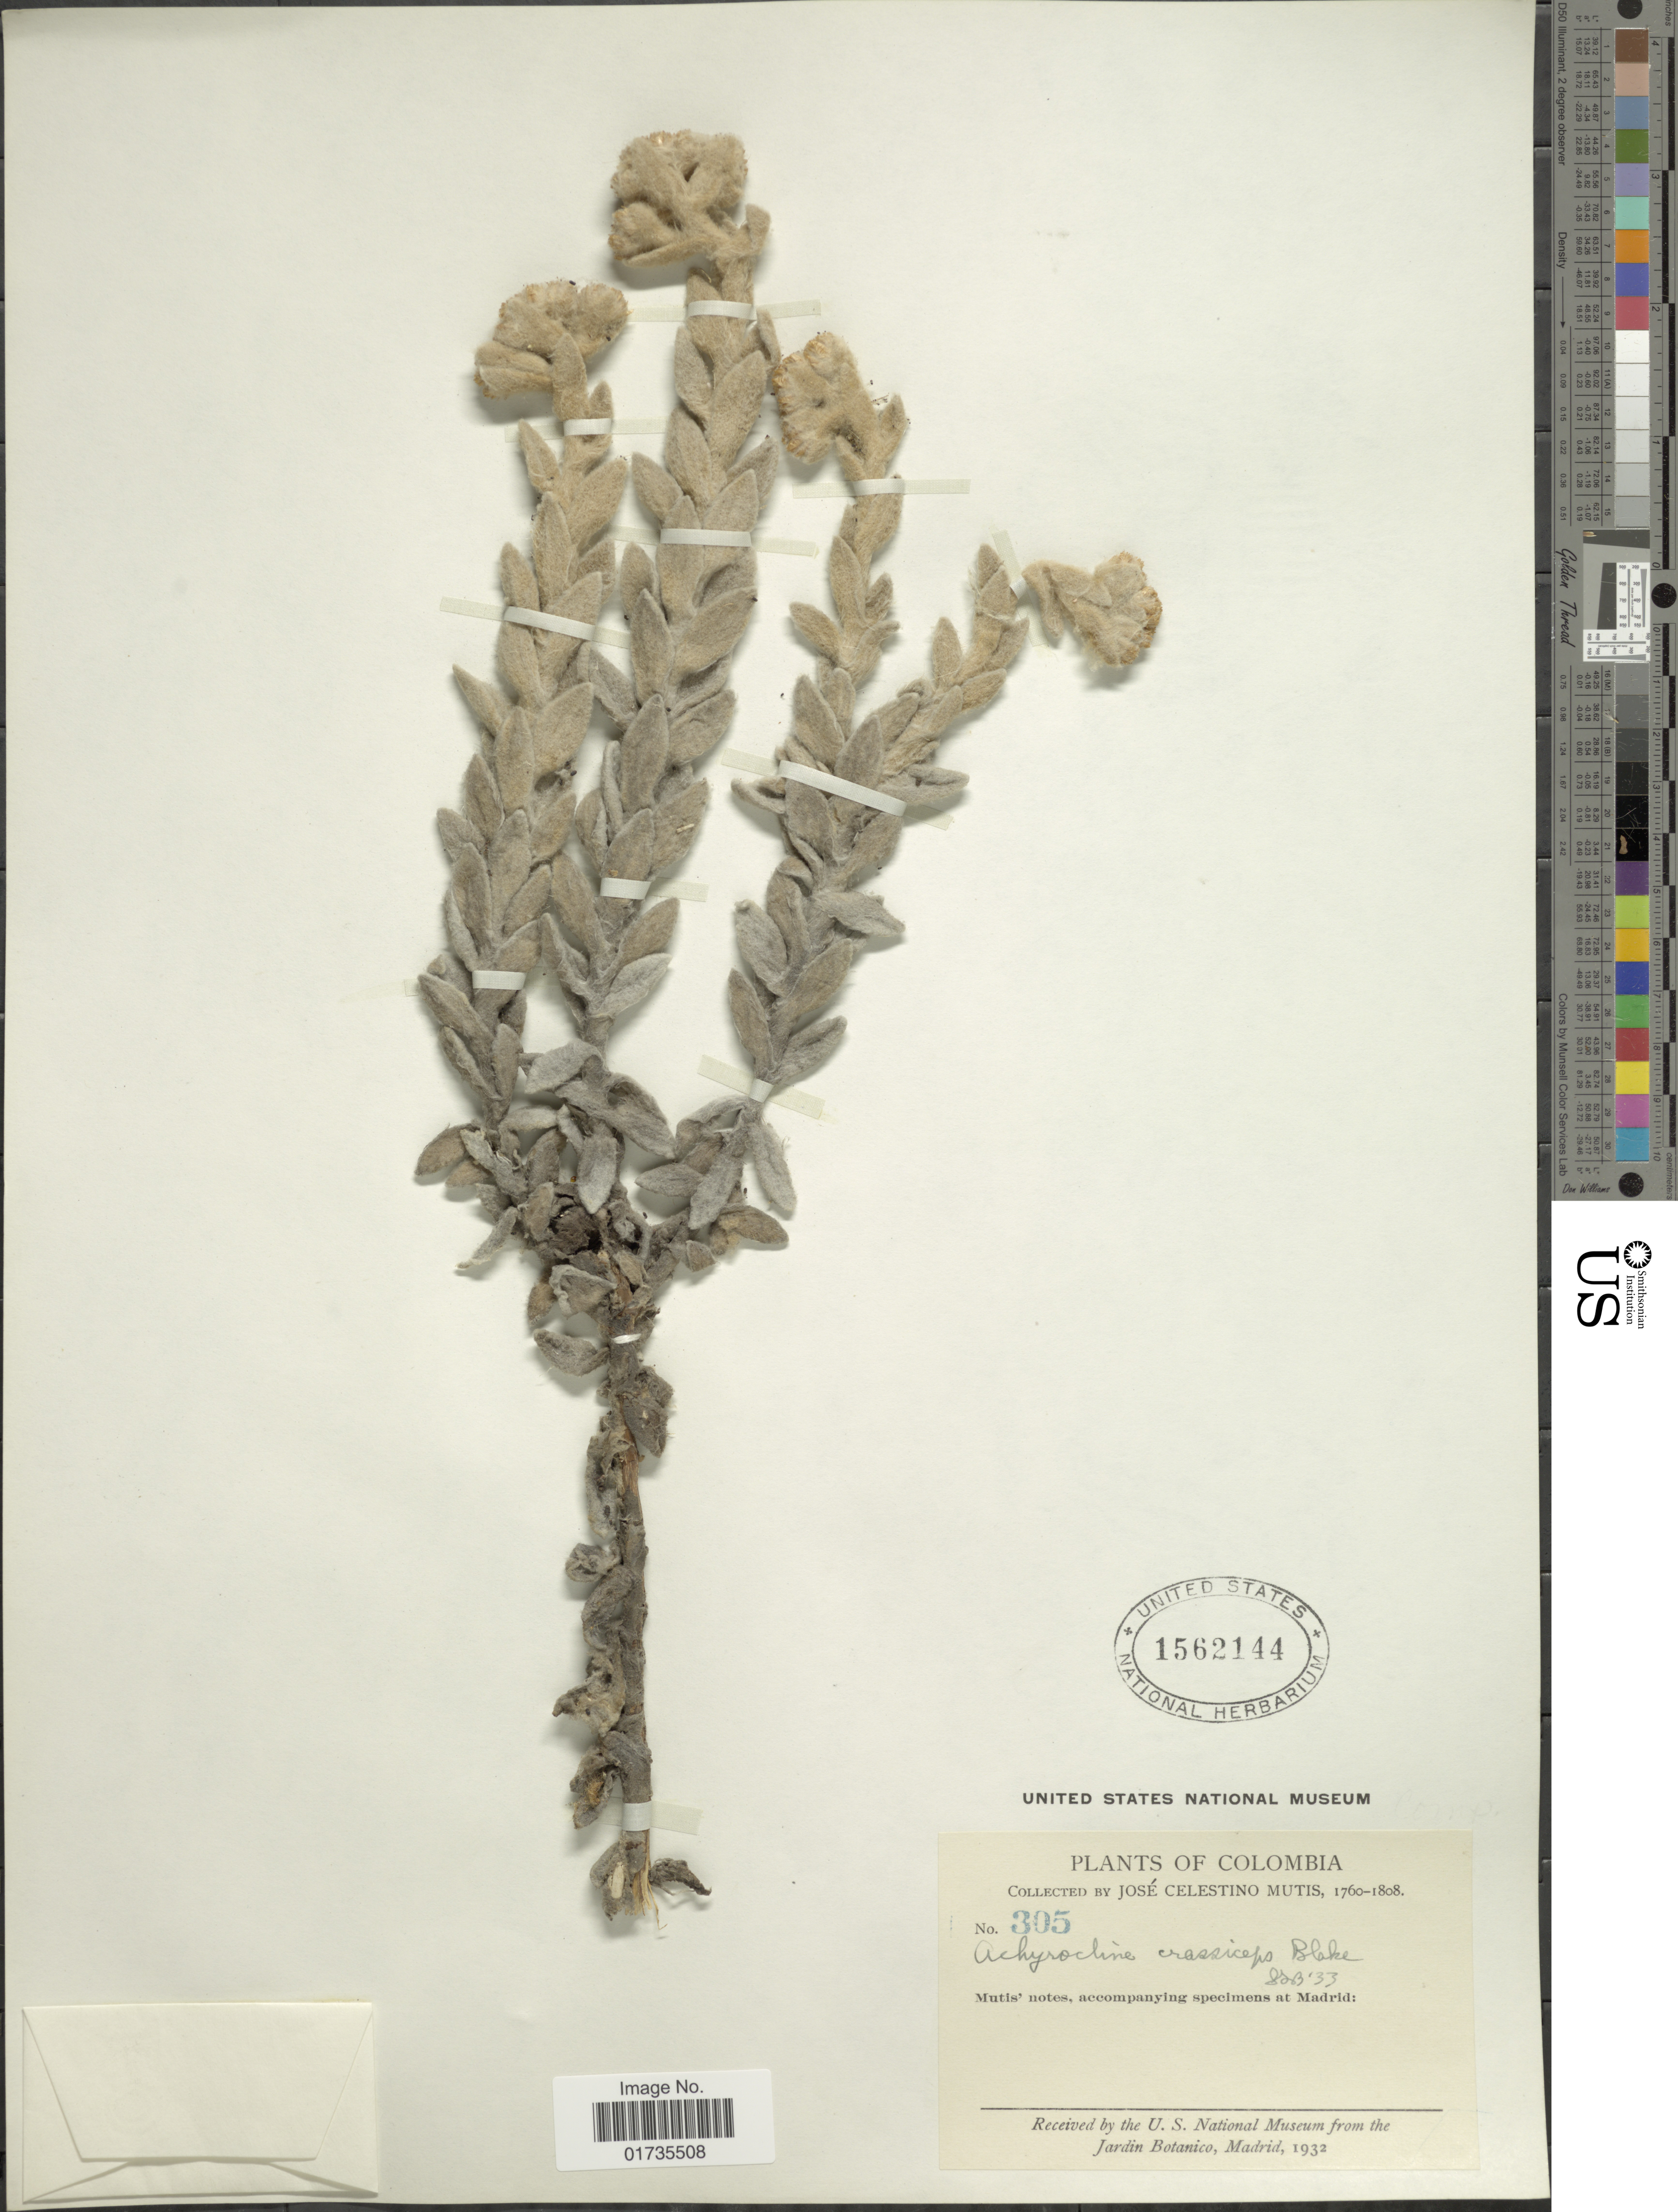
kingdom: Plantae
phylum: Tracheophyta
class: Magnoliopsida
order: Asterales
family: Asteraceae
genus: Achyrocline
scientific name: Achyrocline crassiceps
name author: S.F. Blake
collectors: J. C. B. Mutis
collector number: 305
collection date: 1760/1808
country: Colombia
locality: Colombia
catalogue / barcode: US 1562144